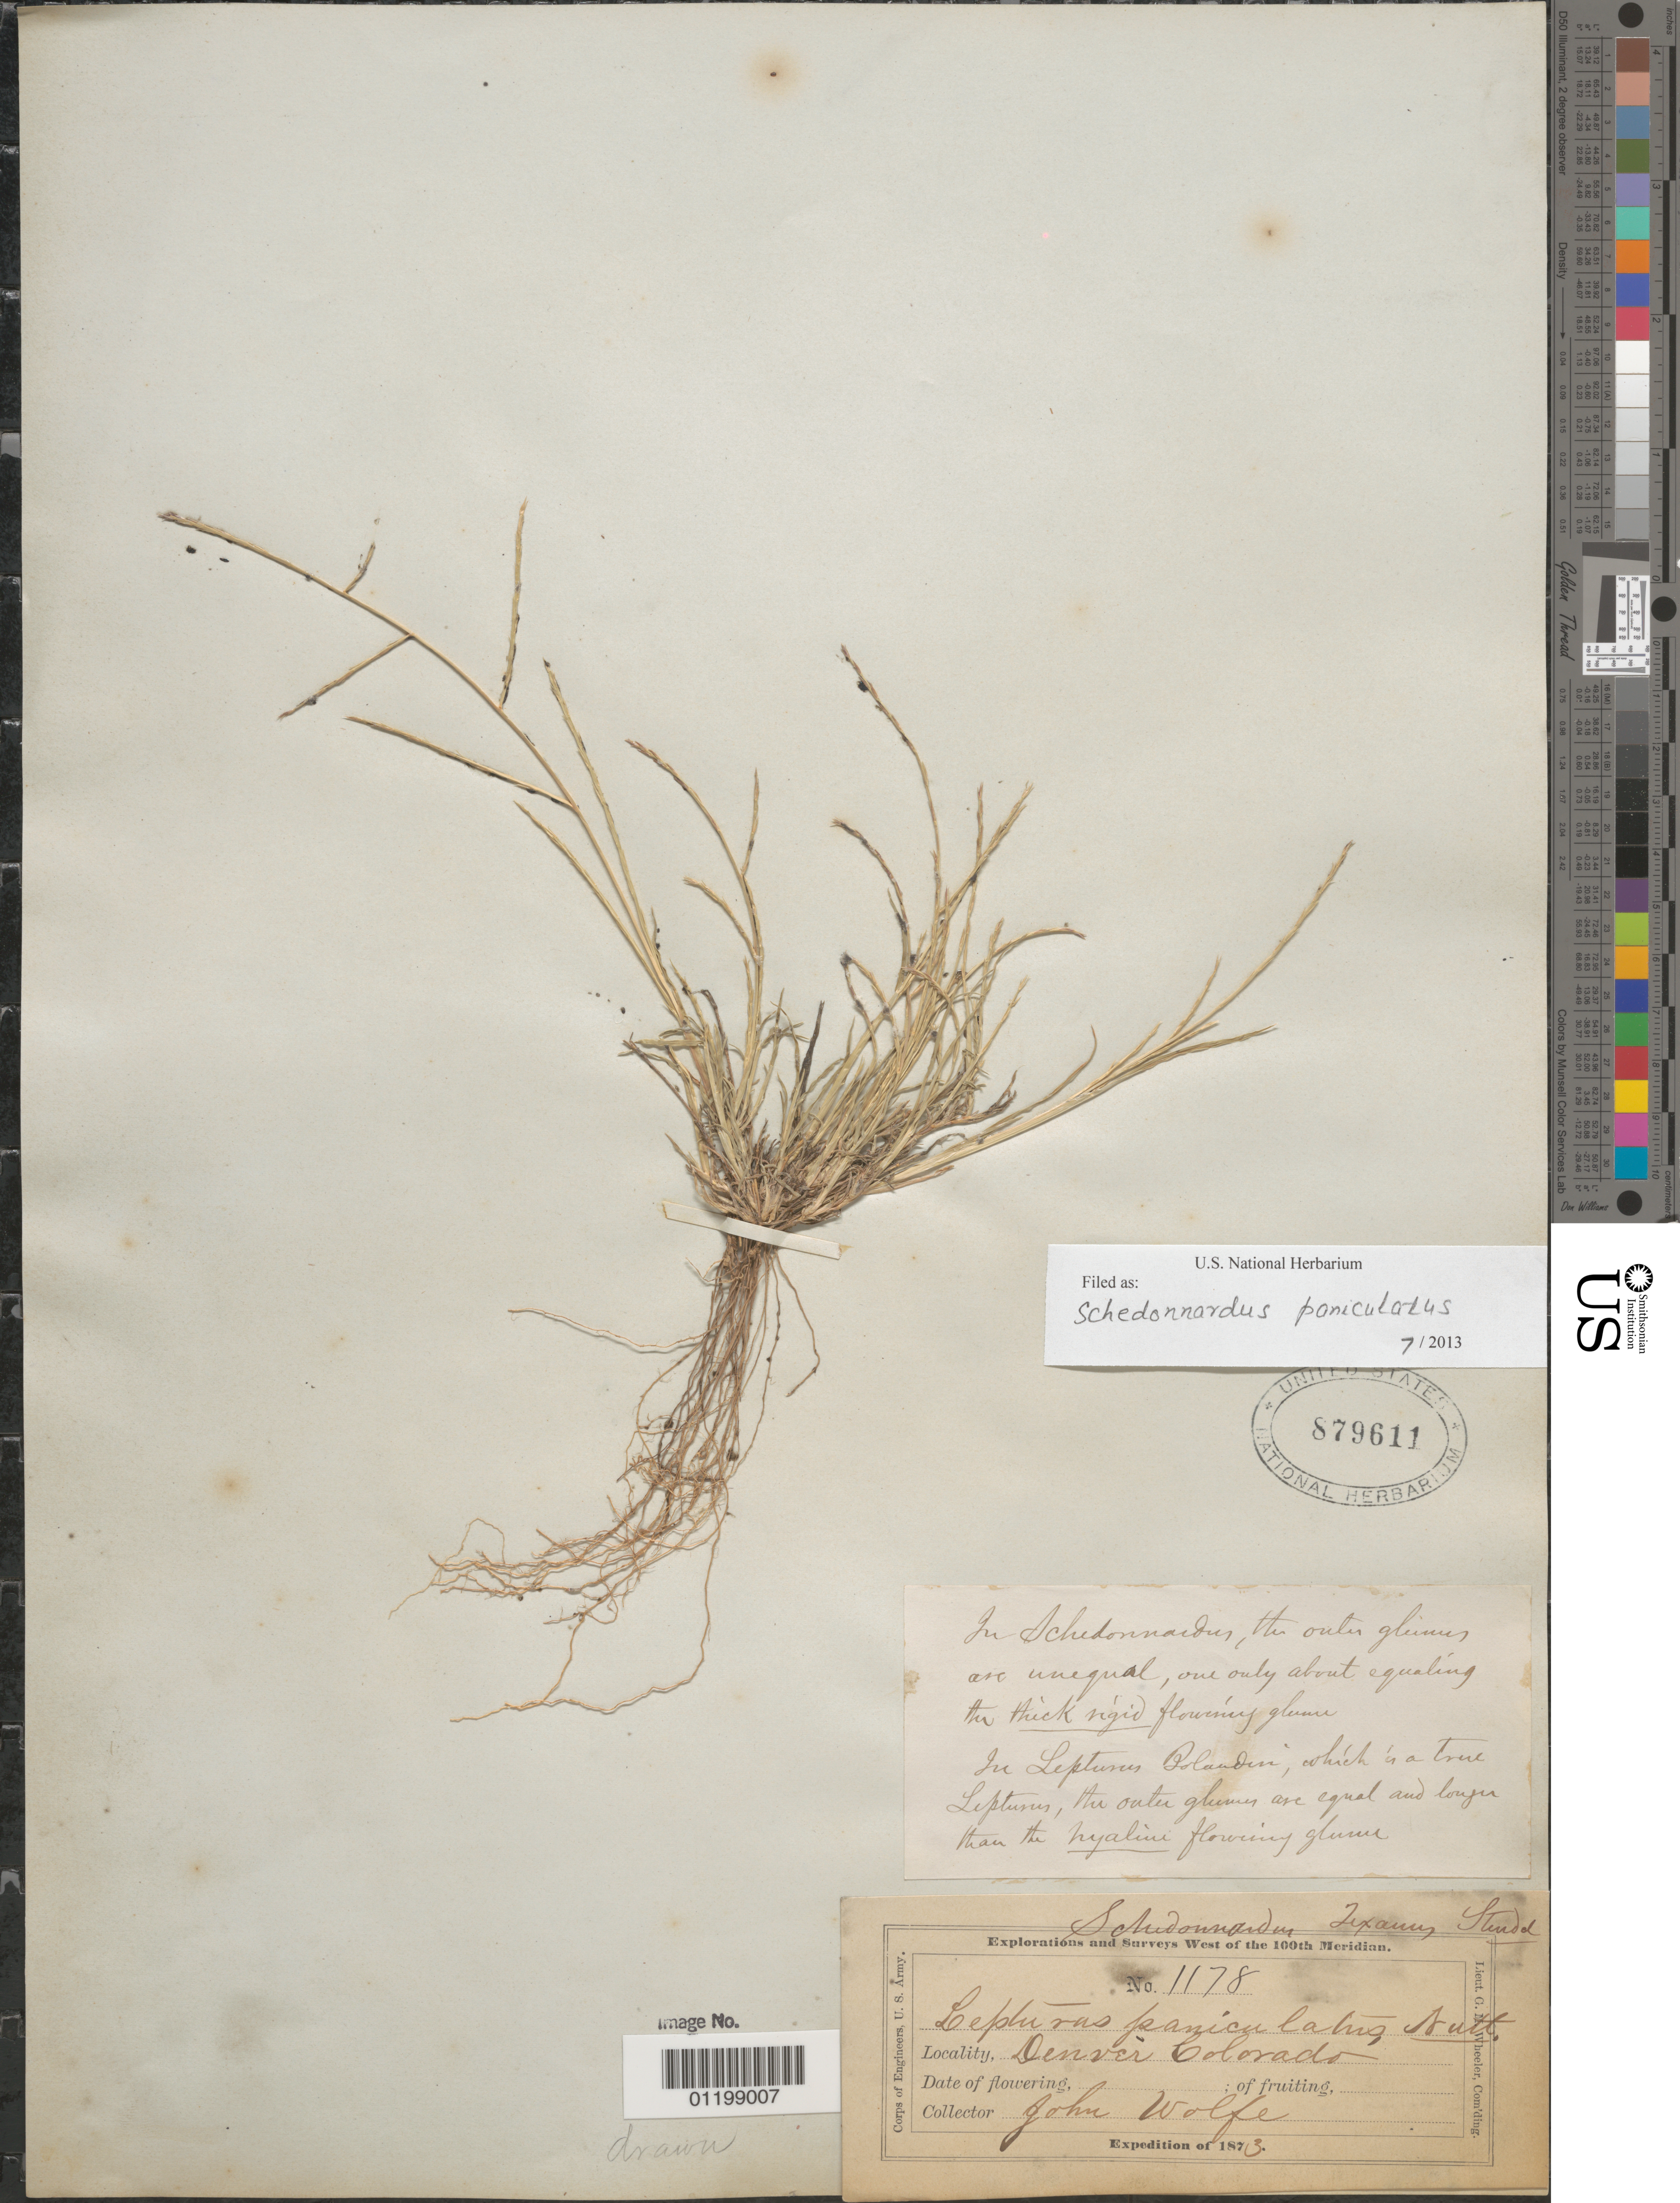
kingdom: Plantae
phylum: Tracheophyta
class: Liliopsida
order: Poales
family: Poaceae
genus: Schedonnardus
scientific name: Schedonnardus paniculatus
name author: (Nutt.) Trel.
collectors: J. Wolf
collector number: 1178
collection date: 1873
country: United States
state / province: Colorado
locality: Denver.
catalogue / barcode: US 879611